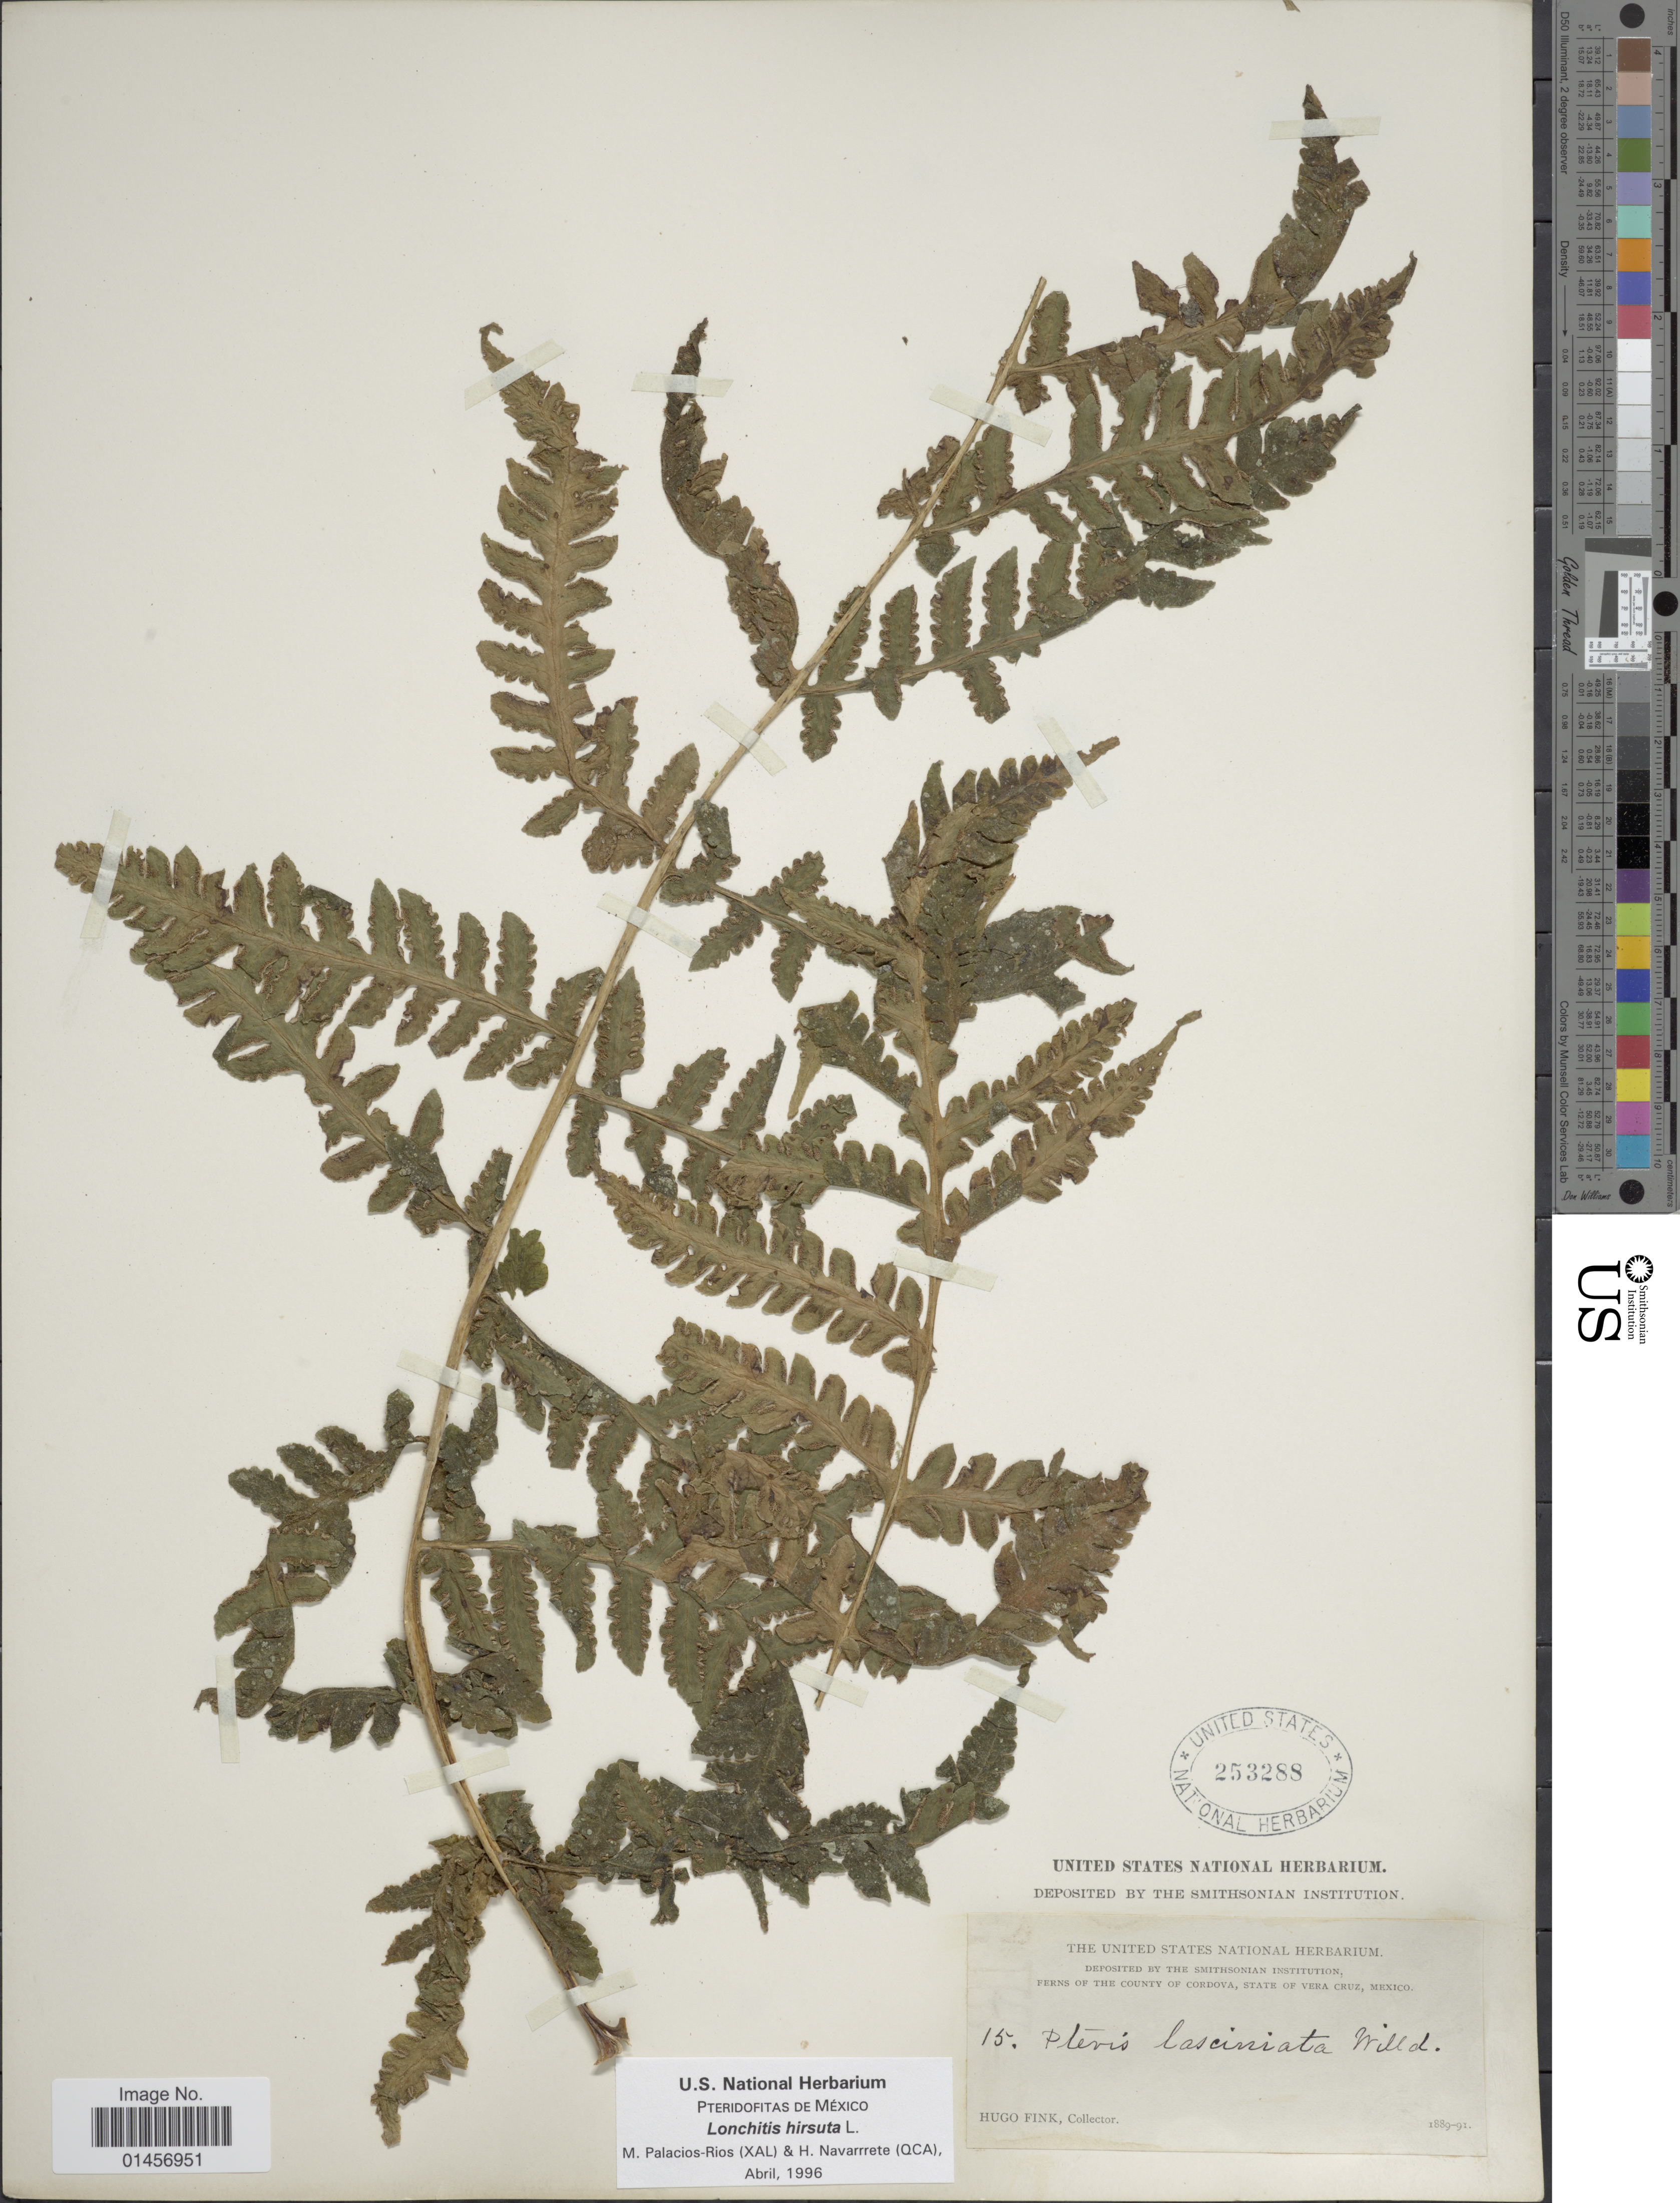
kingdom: Plantae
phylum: Tracheophyta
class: Polypodiopsida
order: Polypodiales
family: Lonchitidaceae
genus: Lonchitis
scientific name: Lonchitis hirsuta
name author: L.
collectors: H. Fink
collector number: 15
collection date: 1889/1891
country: Mexico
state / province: Veracruz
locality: Mexico, County of Cordova. Vera Cruz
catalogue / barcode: US 253288